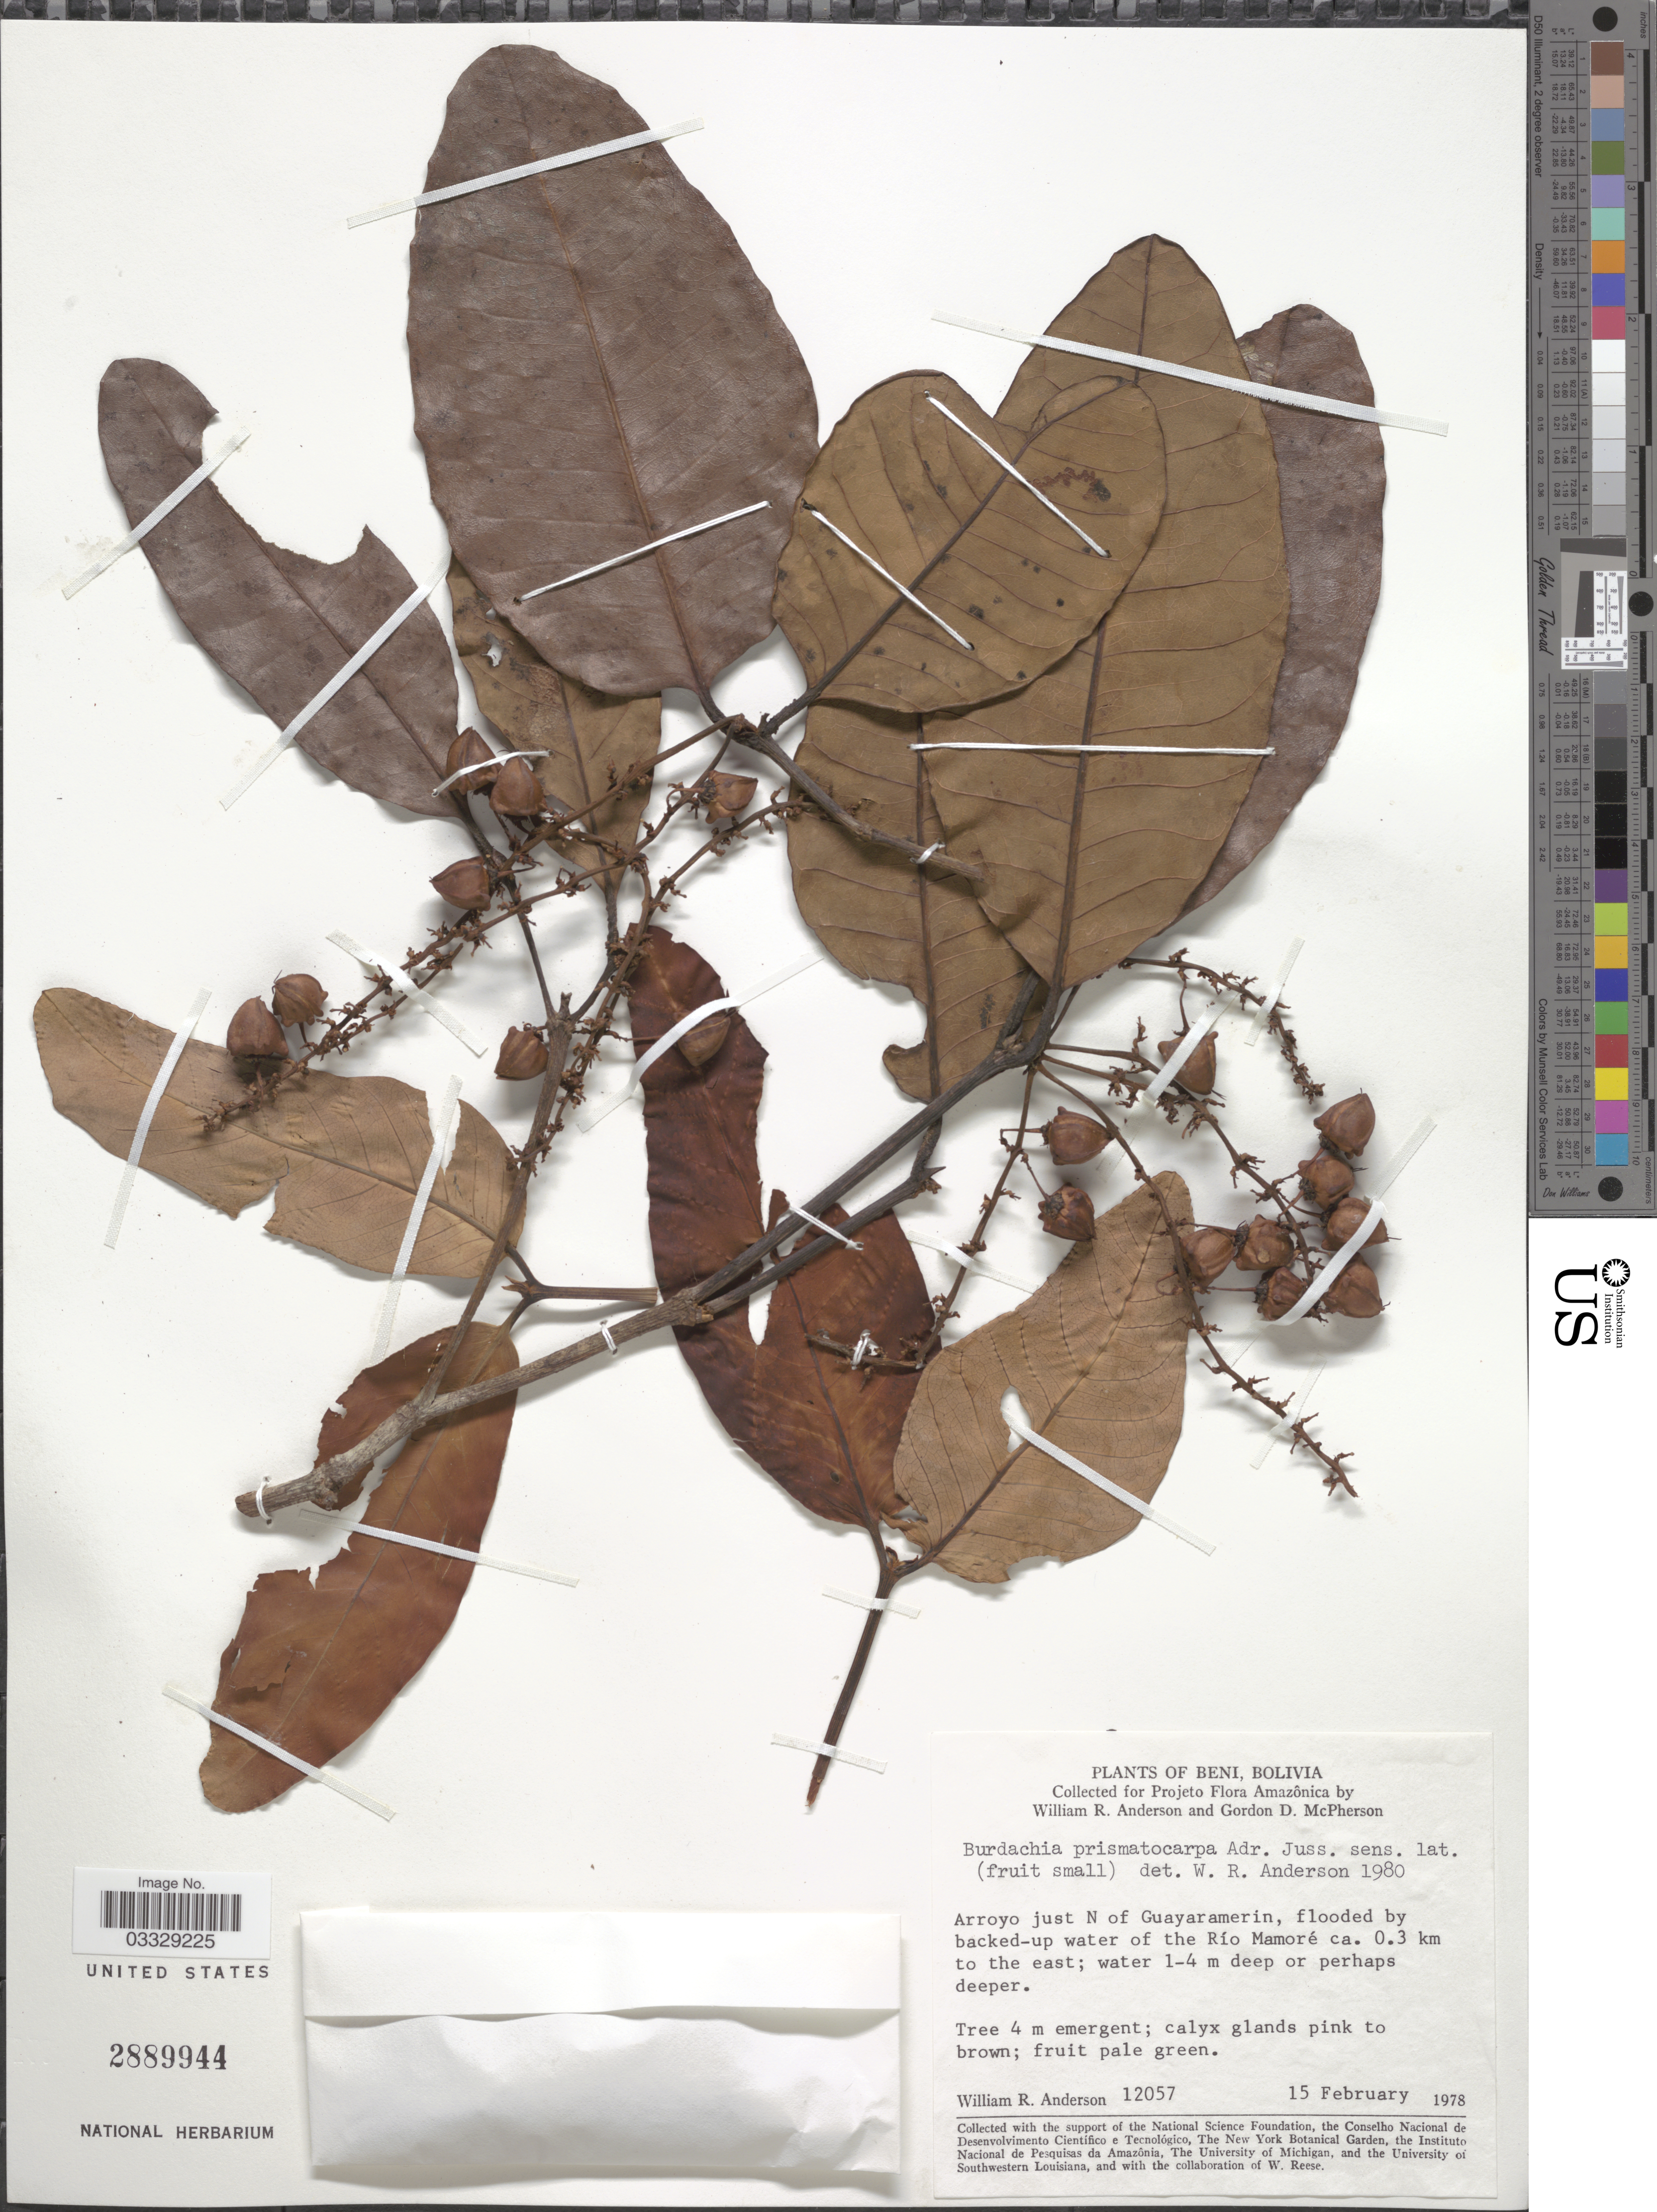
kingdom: Plantae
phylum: Tracheophyta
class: Magnoliopsida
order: Malpighiales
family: Malpighiaceae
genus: Burdachia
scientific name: Burdachia prismatocarpa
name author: A. Juss.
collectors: W. R. Anderson & G. D. McPherson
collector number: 12057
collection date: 1978-02-15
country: Bolivia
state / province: Beni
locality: Arroyo just N of Guayaramerin, flooded by backed-up water of the Río Mamoré ca. 0.3 km to the east.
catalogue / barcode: US 2889944